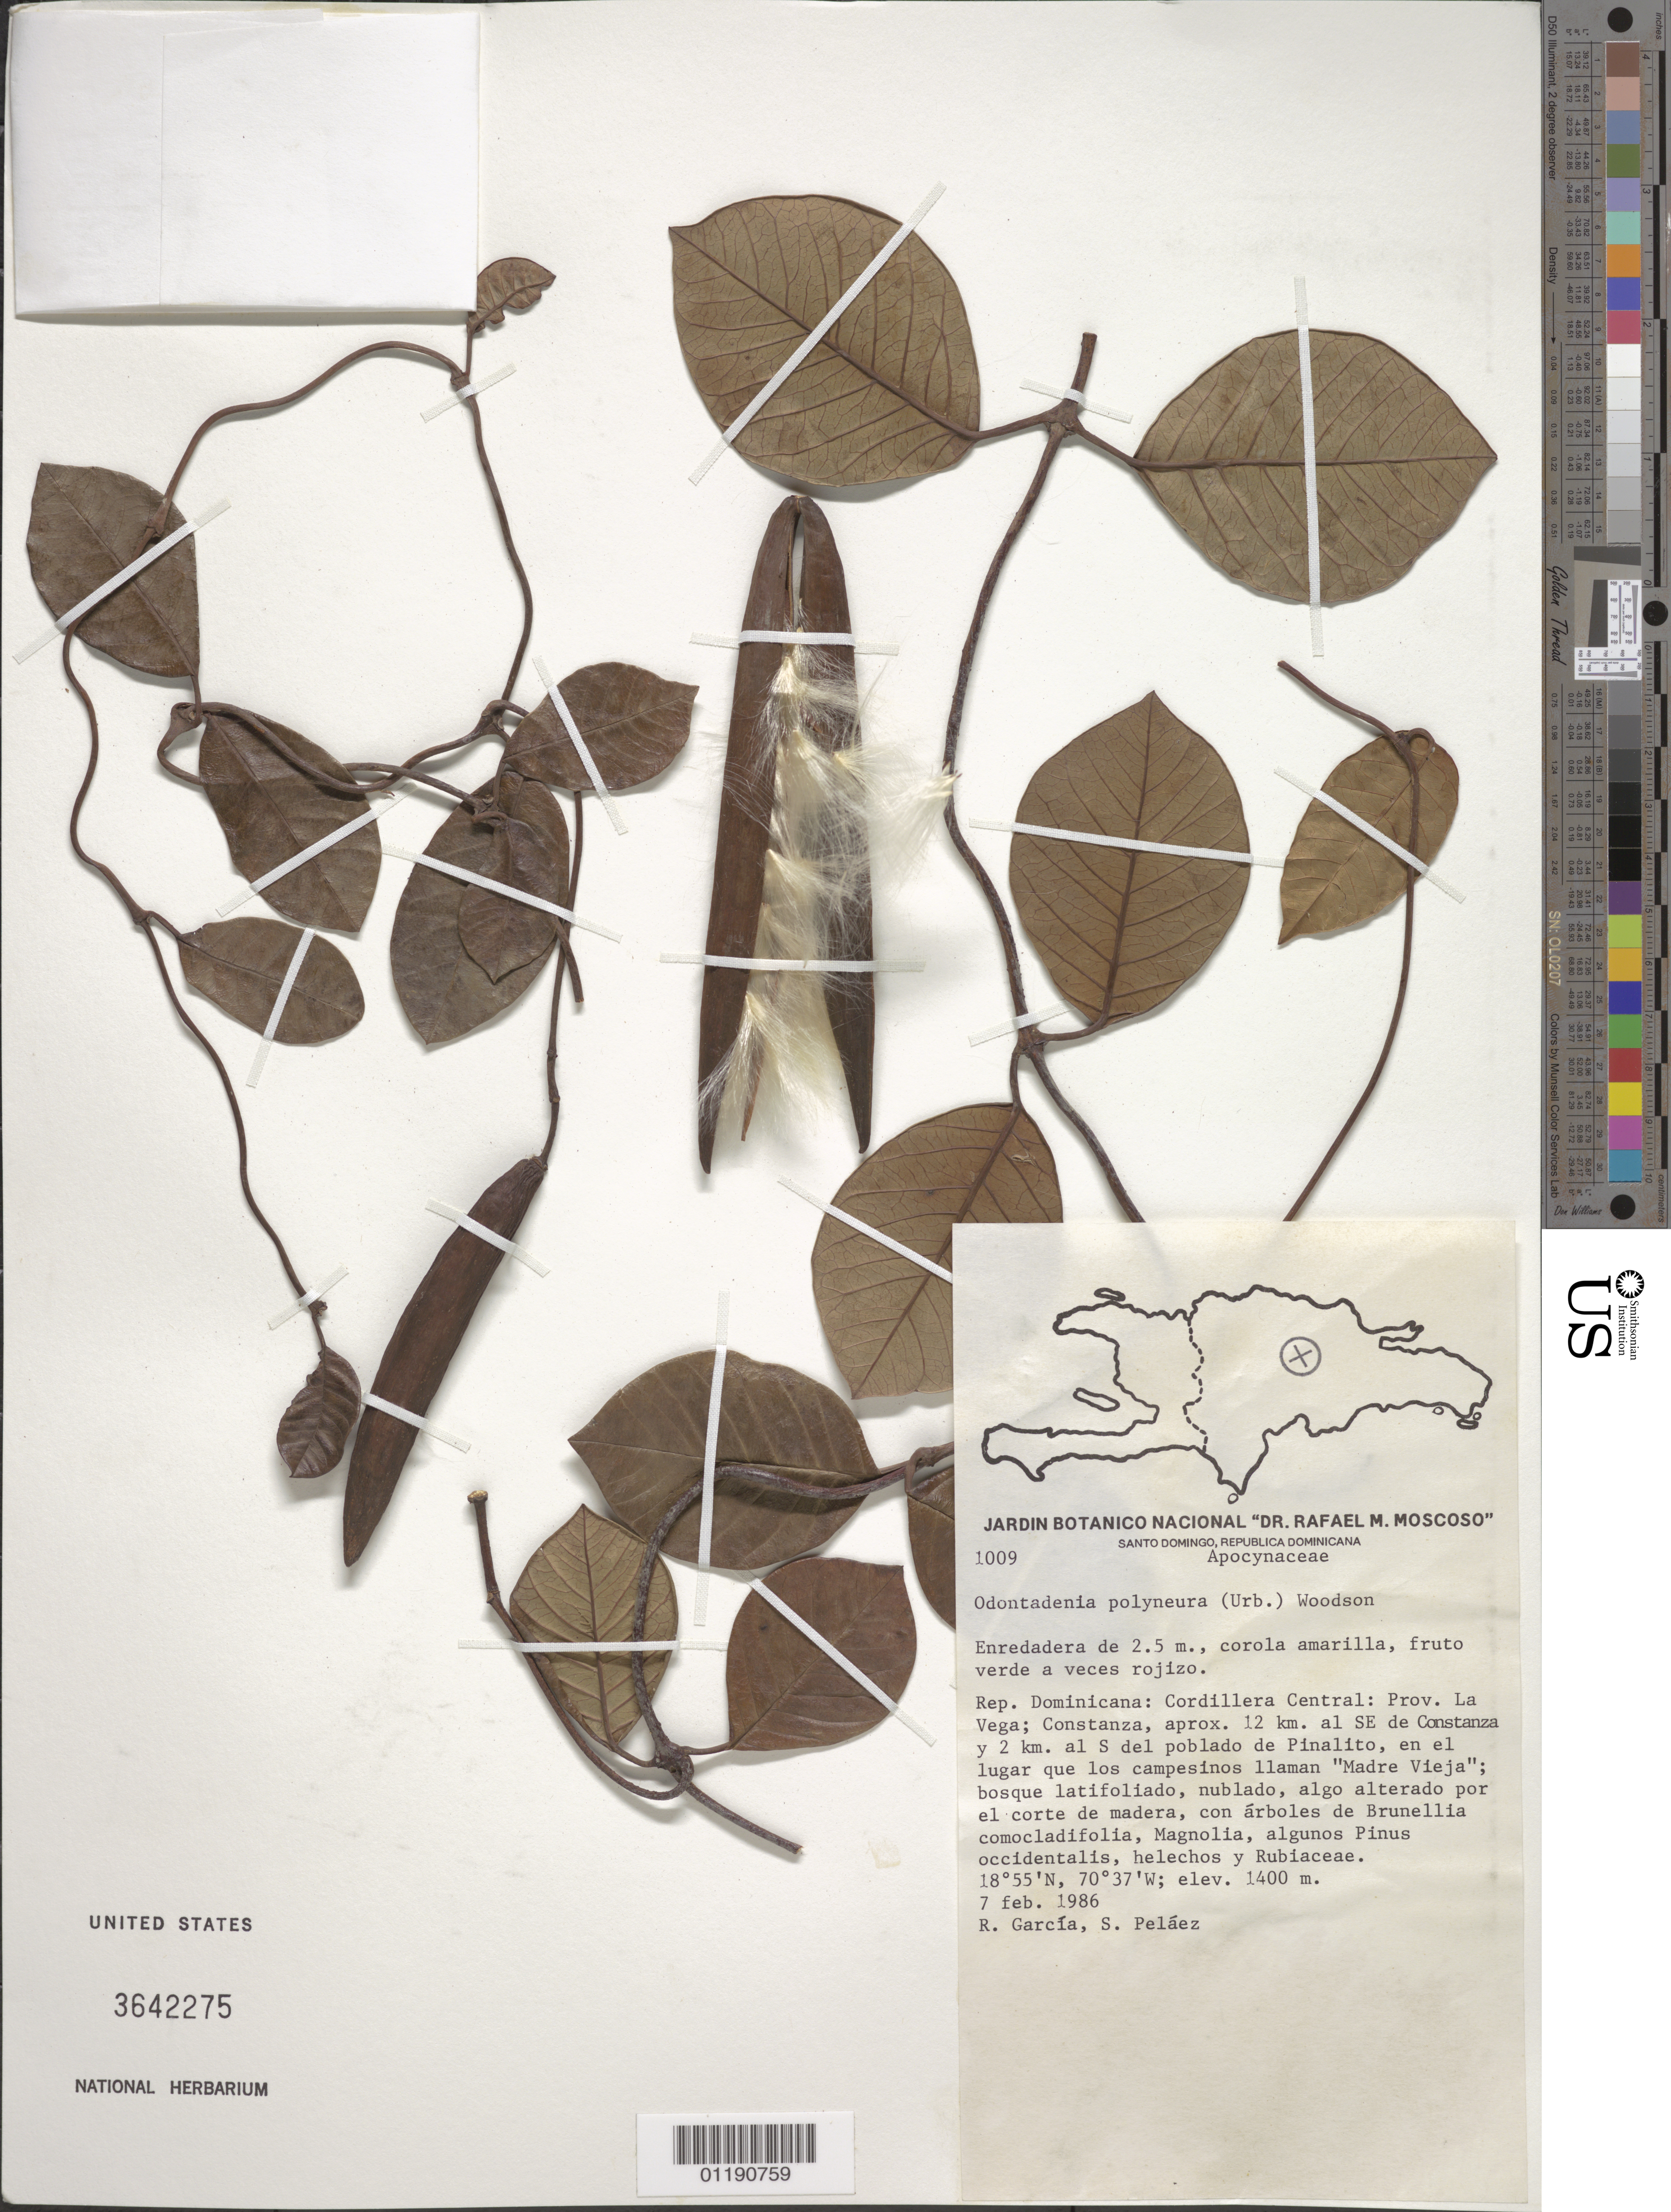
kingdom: Plantae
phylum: Tracheophyta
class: Magnoliopsida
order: Gentianales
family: Apocynaceae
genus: Odontadenia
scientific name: Odontadenia polyneura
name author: (Urb.) Woodson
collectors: R. García & S. Pelaez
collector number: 1009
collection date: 1986-02-07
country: Dominican Republic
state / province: La Vega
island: Hispaniola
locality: Cordillera Central. Constanza, approximately 12 km. SE of Constanza and 2 km. S of the town of Pinalito, in the place the locals call "Madre Vieja."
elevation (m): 1400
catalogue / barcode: US 3642275